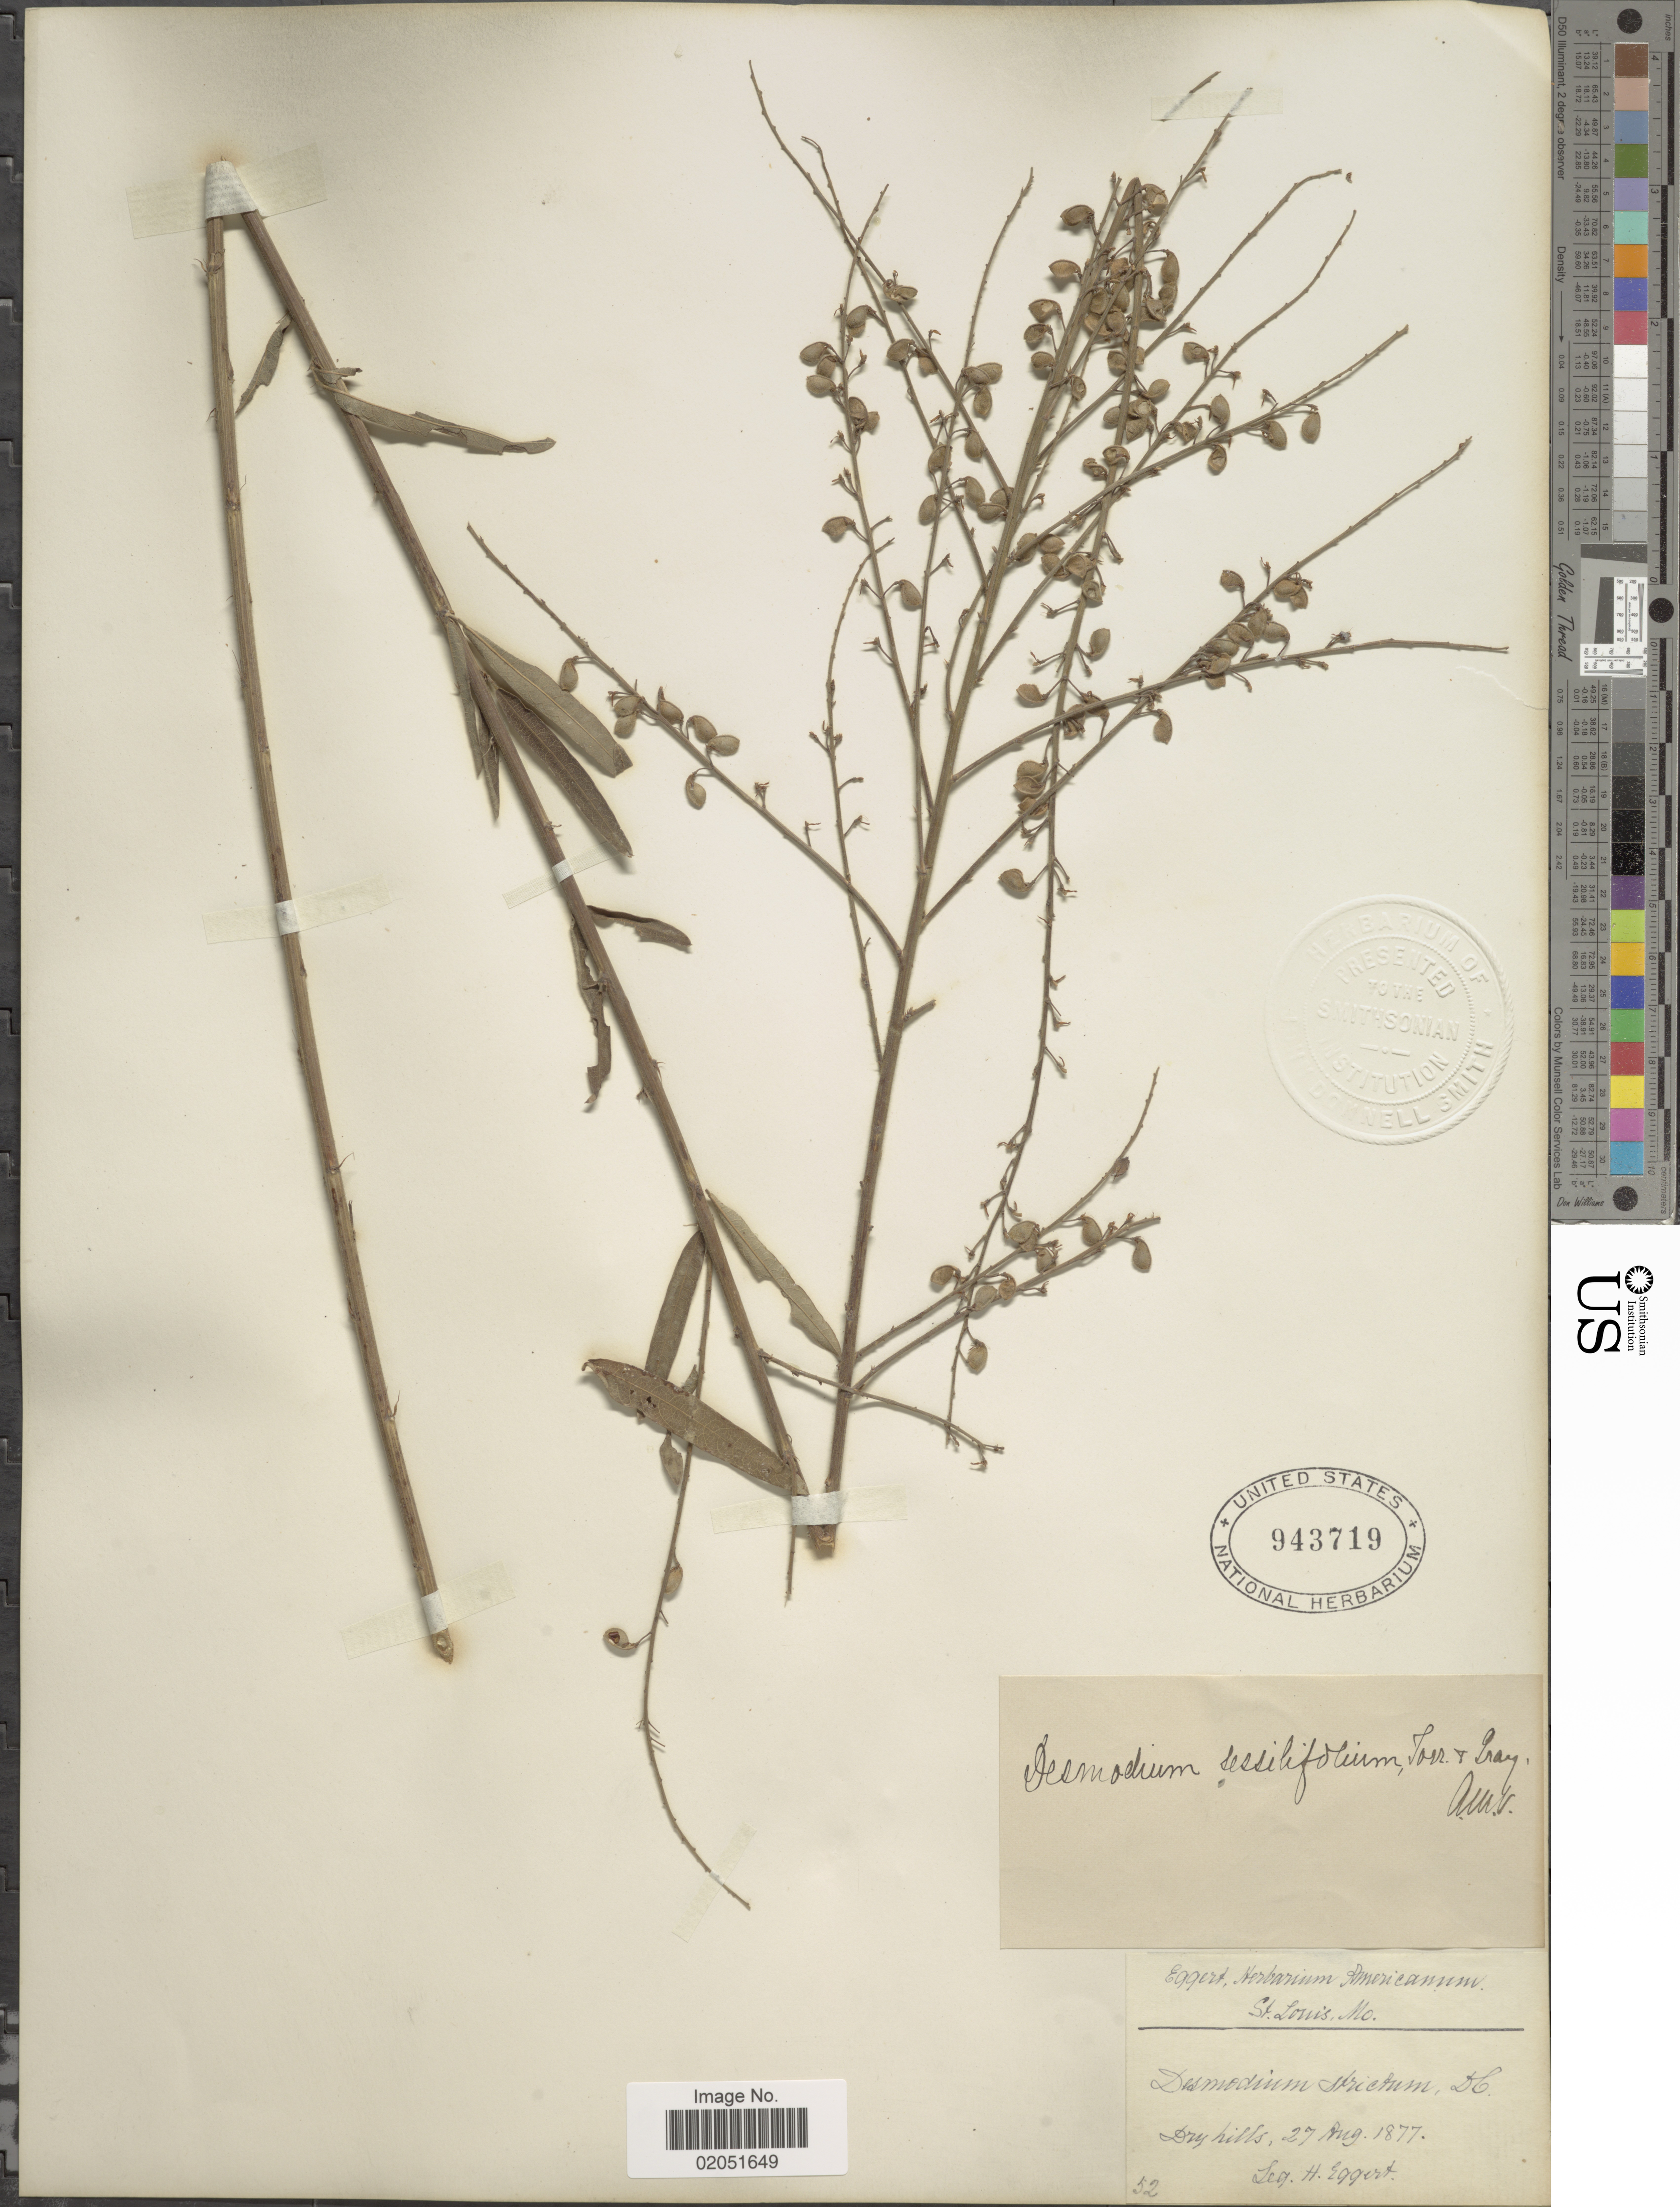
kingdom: Plantae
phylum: Tracheophyta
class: Magnoliopsida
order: Fabales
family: Fabaceae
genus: Desmodium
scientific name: Desmodium sessilifolium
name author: Torr. & A. Gray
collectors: H. Eggert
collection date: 1877-08-27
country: United States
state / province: Missouri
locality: St. Louis, MO., Dry hills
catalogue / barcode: US 943719